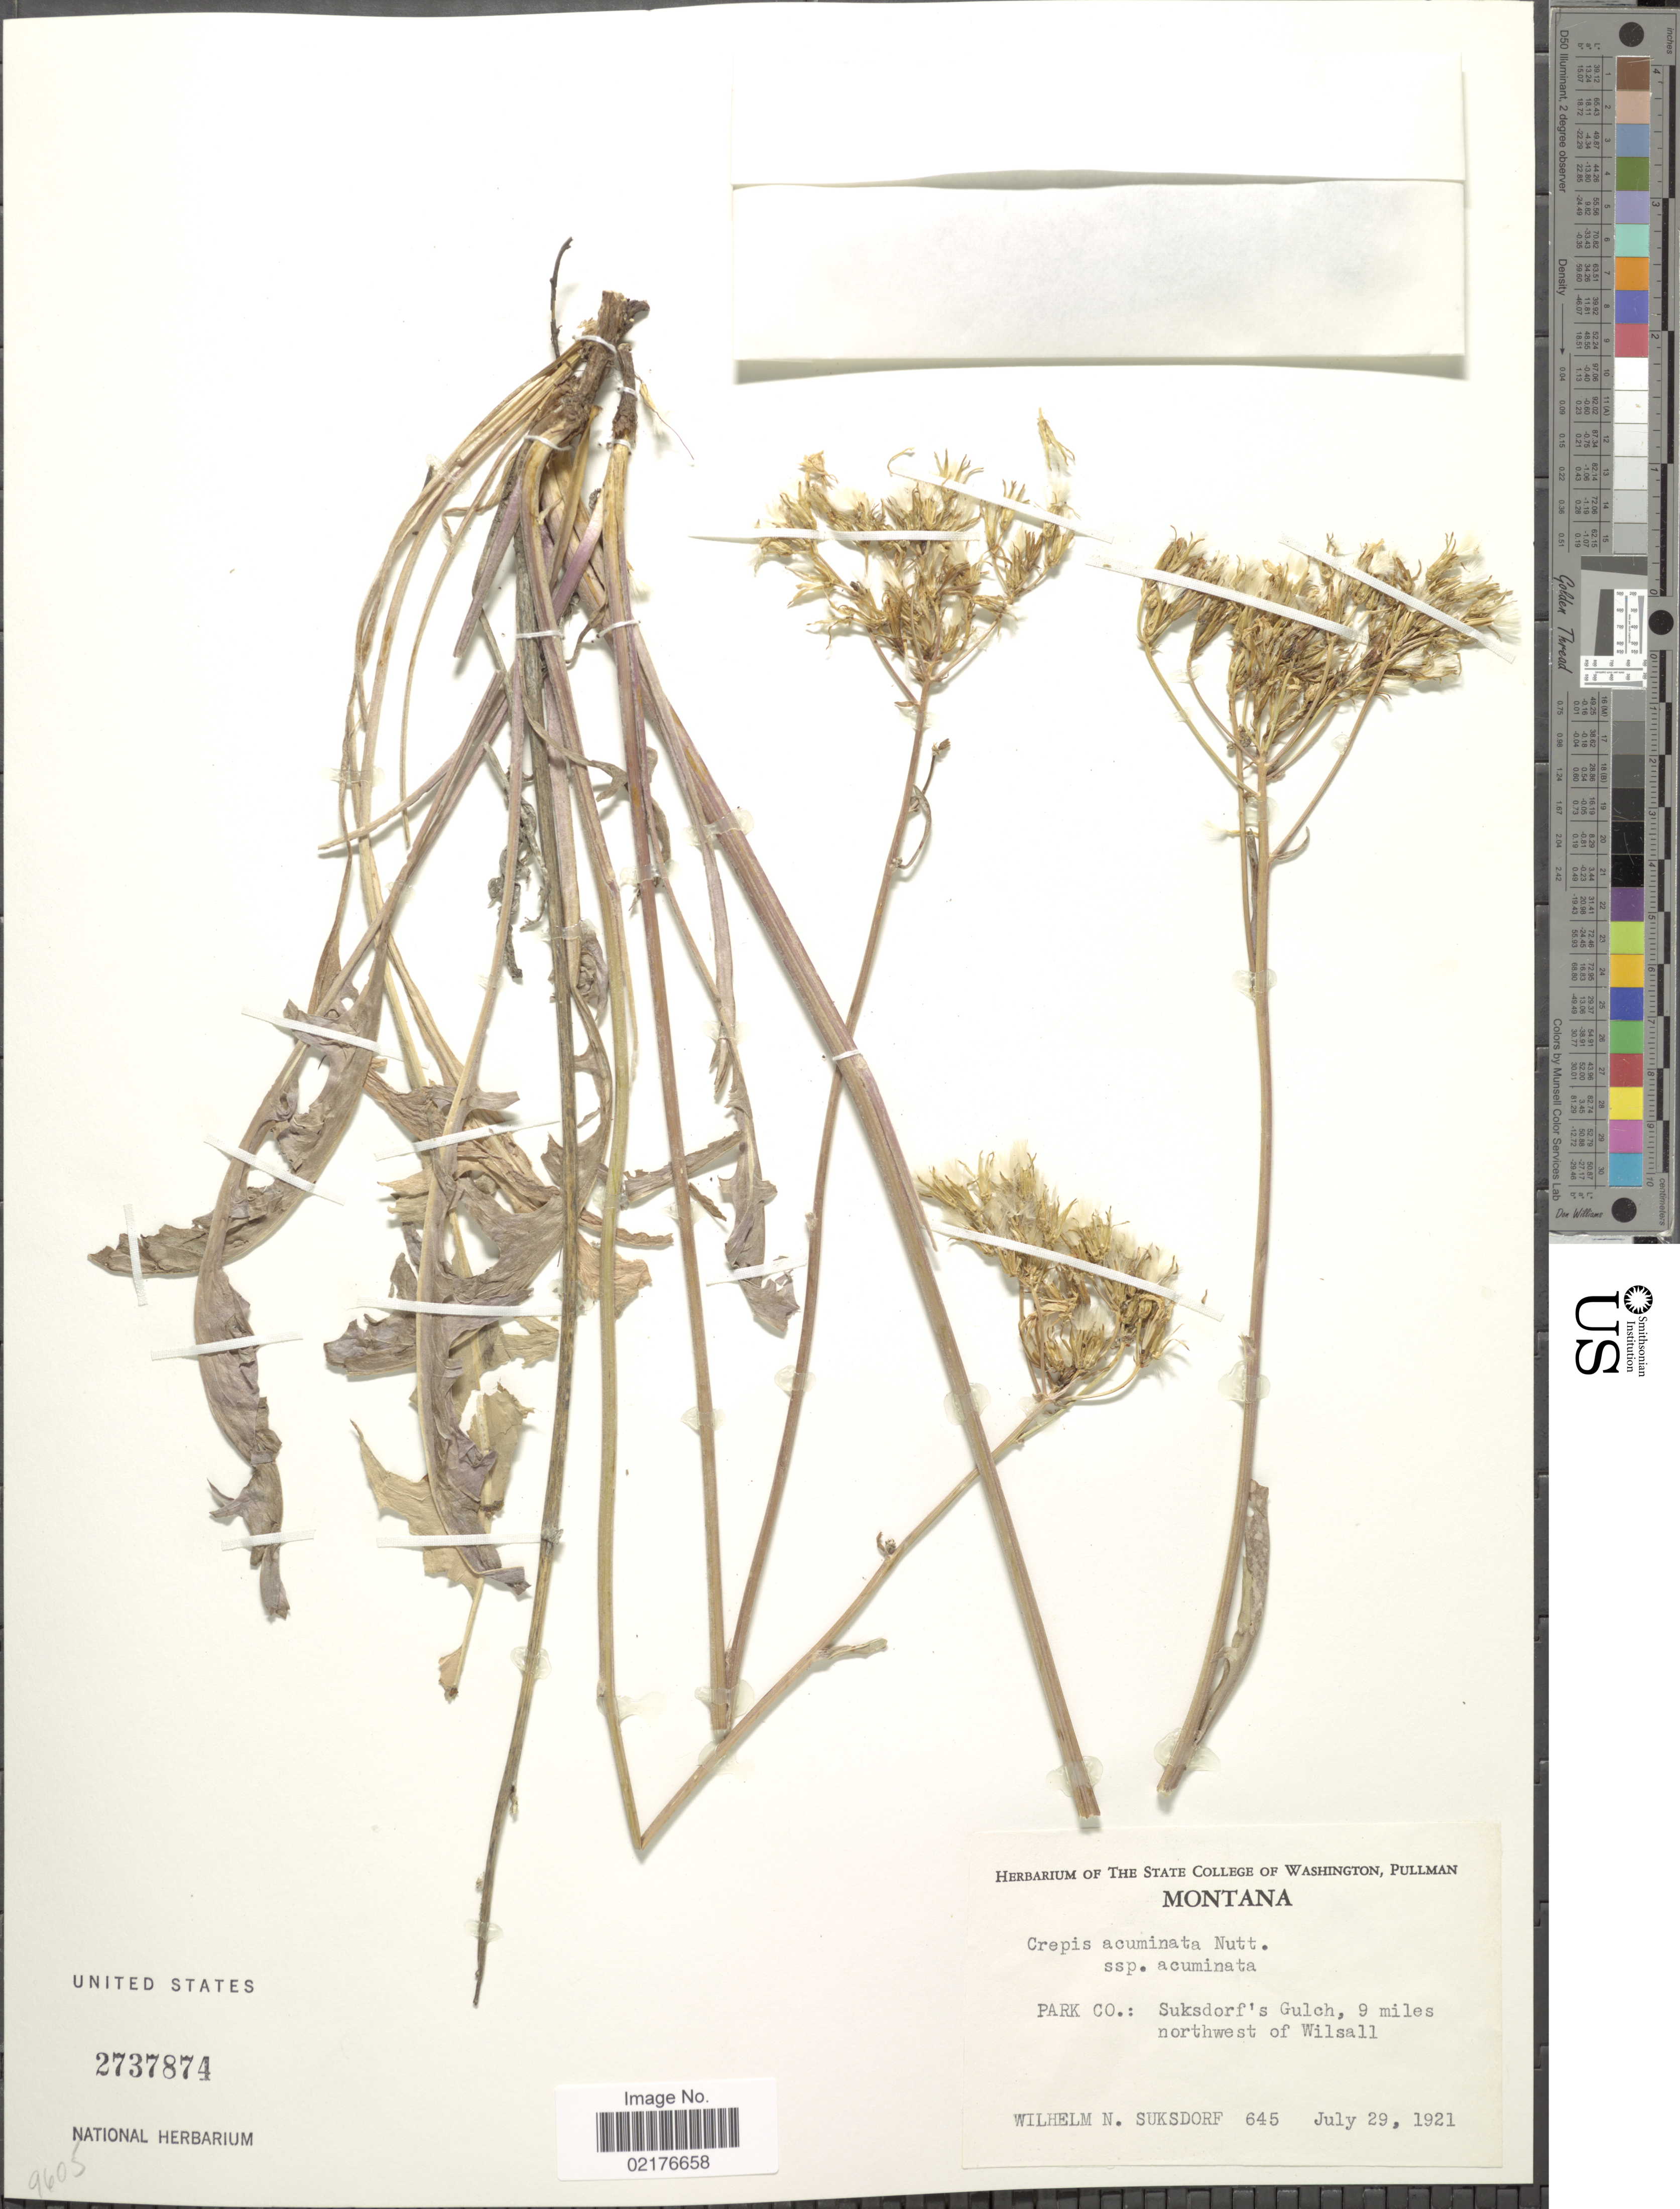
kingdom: Plantae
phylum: Tracheophyta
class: Magnoliopsida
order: Asterales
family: Asteraceae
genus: Crepis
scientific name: Crepis acuminata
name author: Nutt.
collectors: W. N. Suksdorf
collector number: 645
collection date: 1921-07-29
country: United States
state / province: Montana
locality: Park Co.: Suksdorf's Gulch, 9 miles northwest of Wilsall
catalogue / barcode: US 2737874